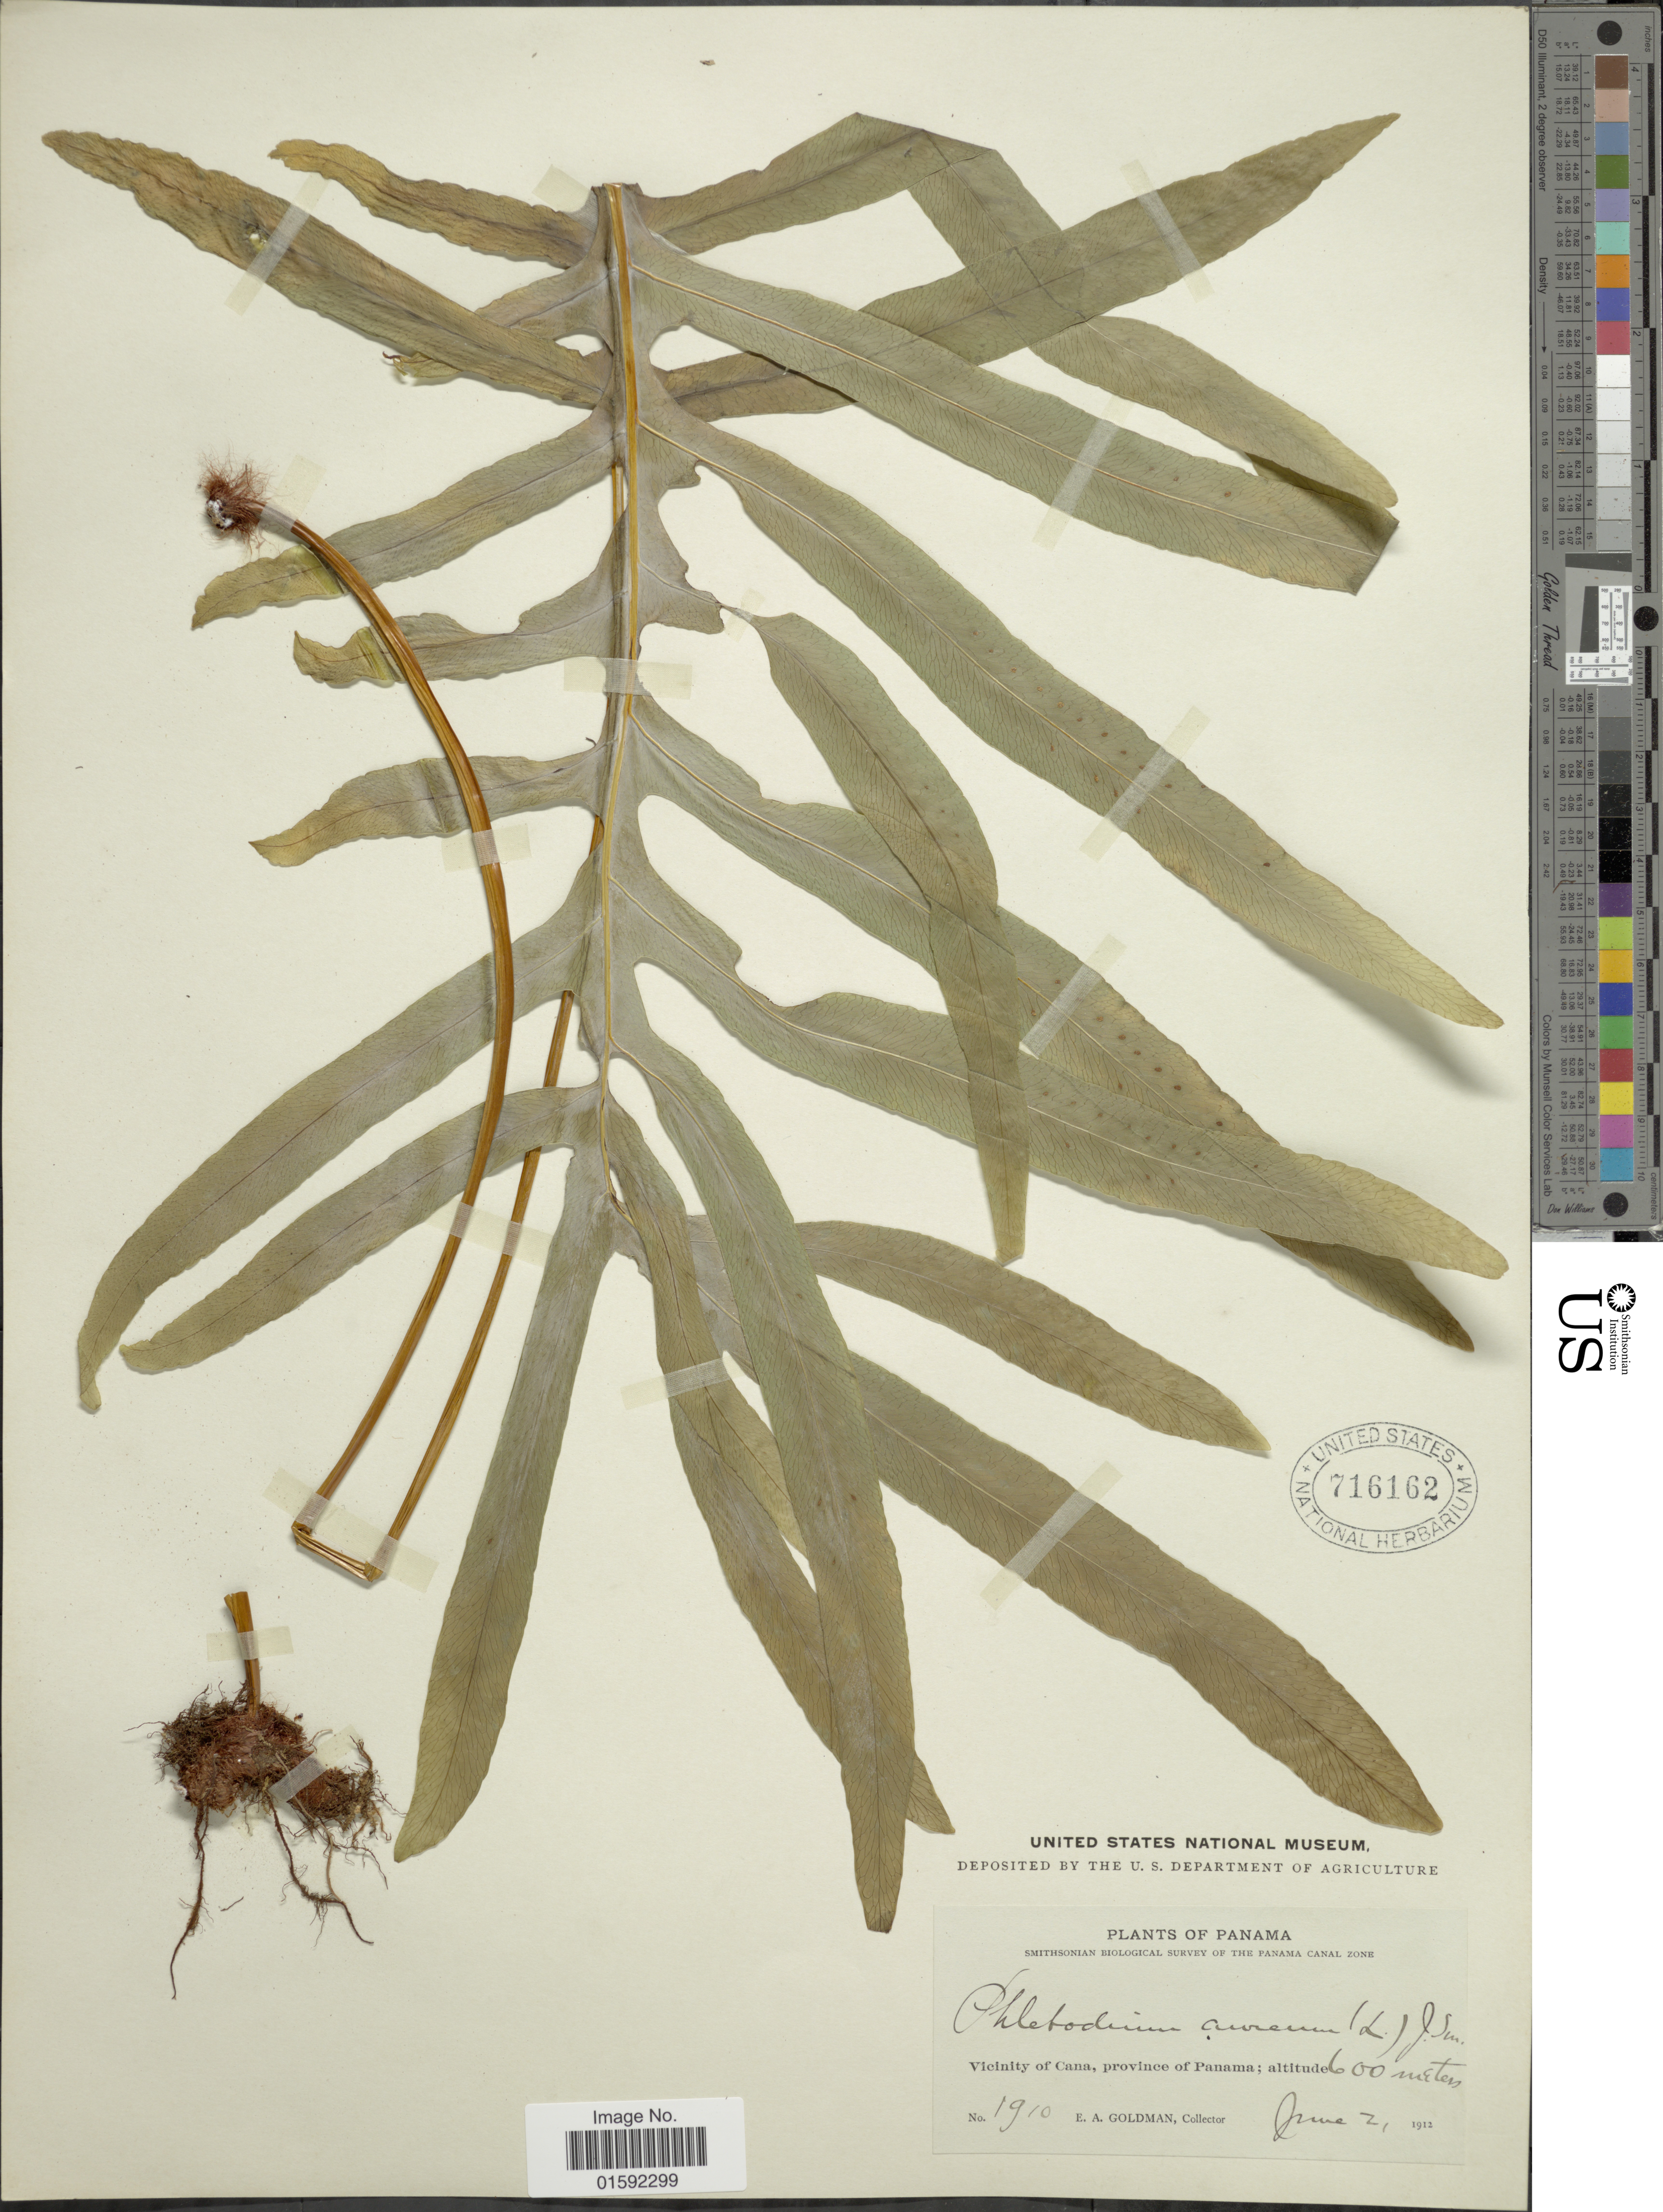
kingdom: Plantae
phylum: Tracheophyta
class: Polypodiopsida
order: Polypodiales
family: Polypodiaceae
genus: Phlebodium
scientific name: Phlebodium pseudoaureum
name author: (Cav.) Lellinger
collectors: E. A. Goldman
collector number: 1910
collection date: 1912-06-02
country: Panama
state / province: Panamá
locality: Panama, Vicinity of Cana, province of Panama.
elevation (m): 600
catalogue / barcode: US 716162